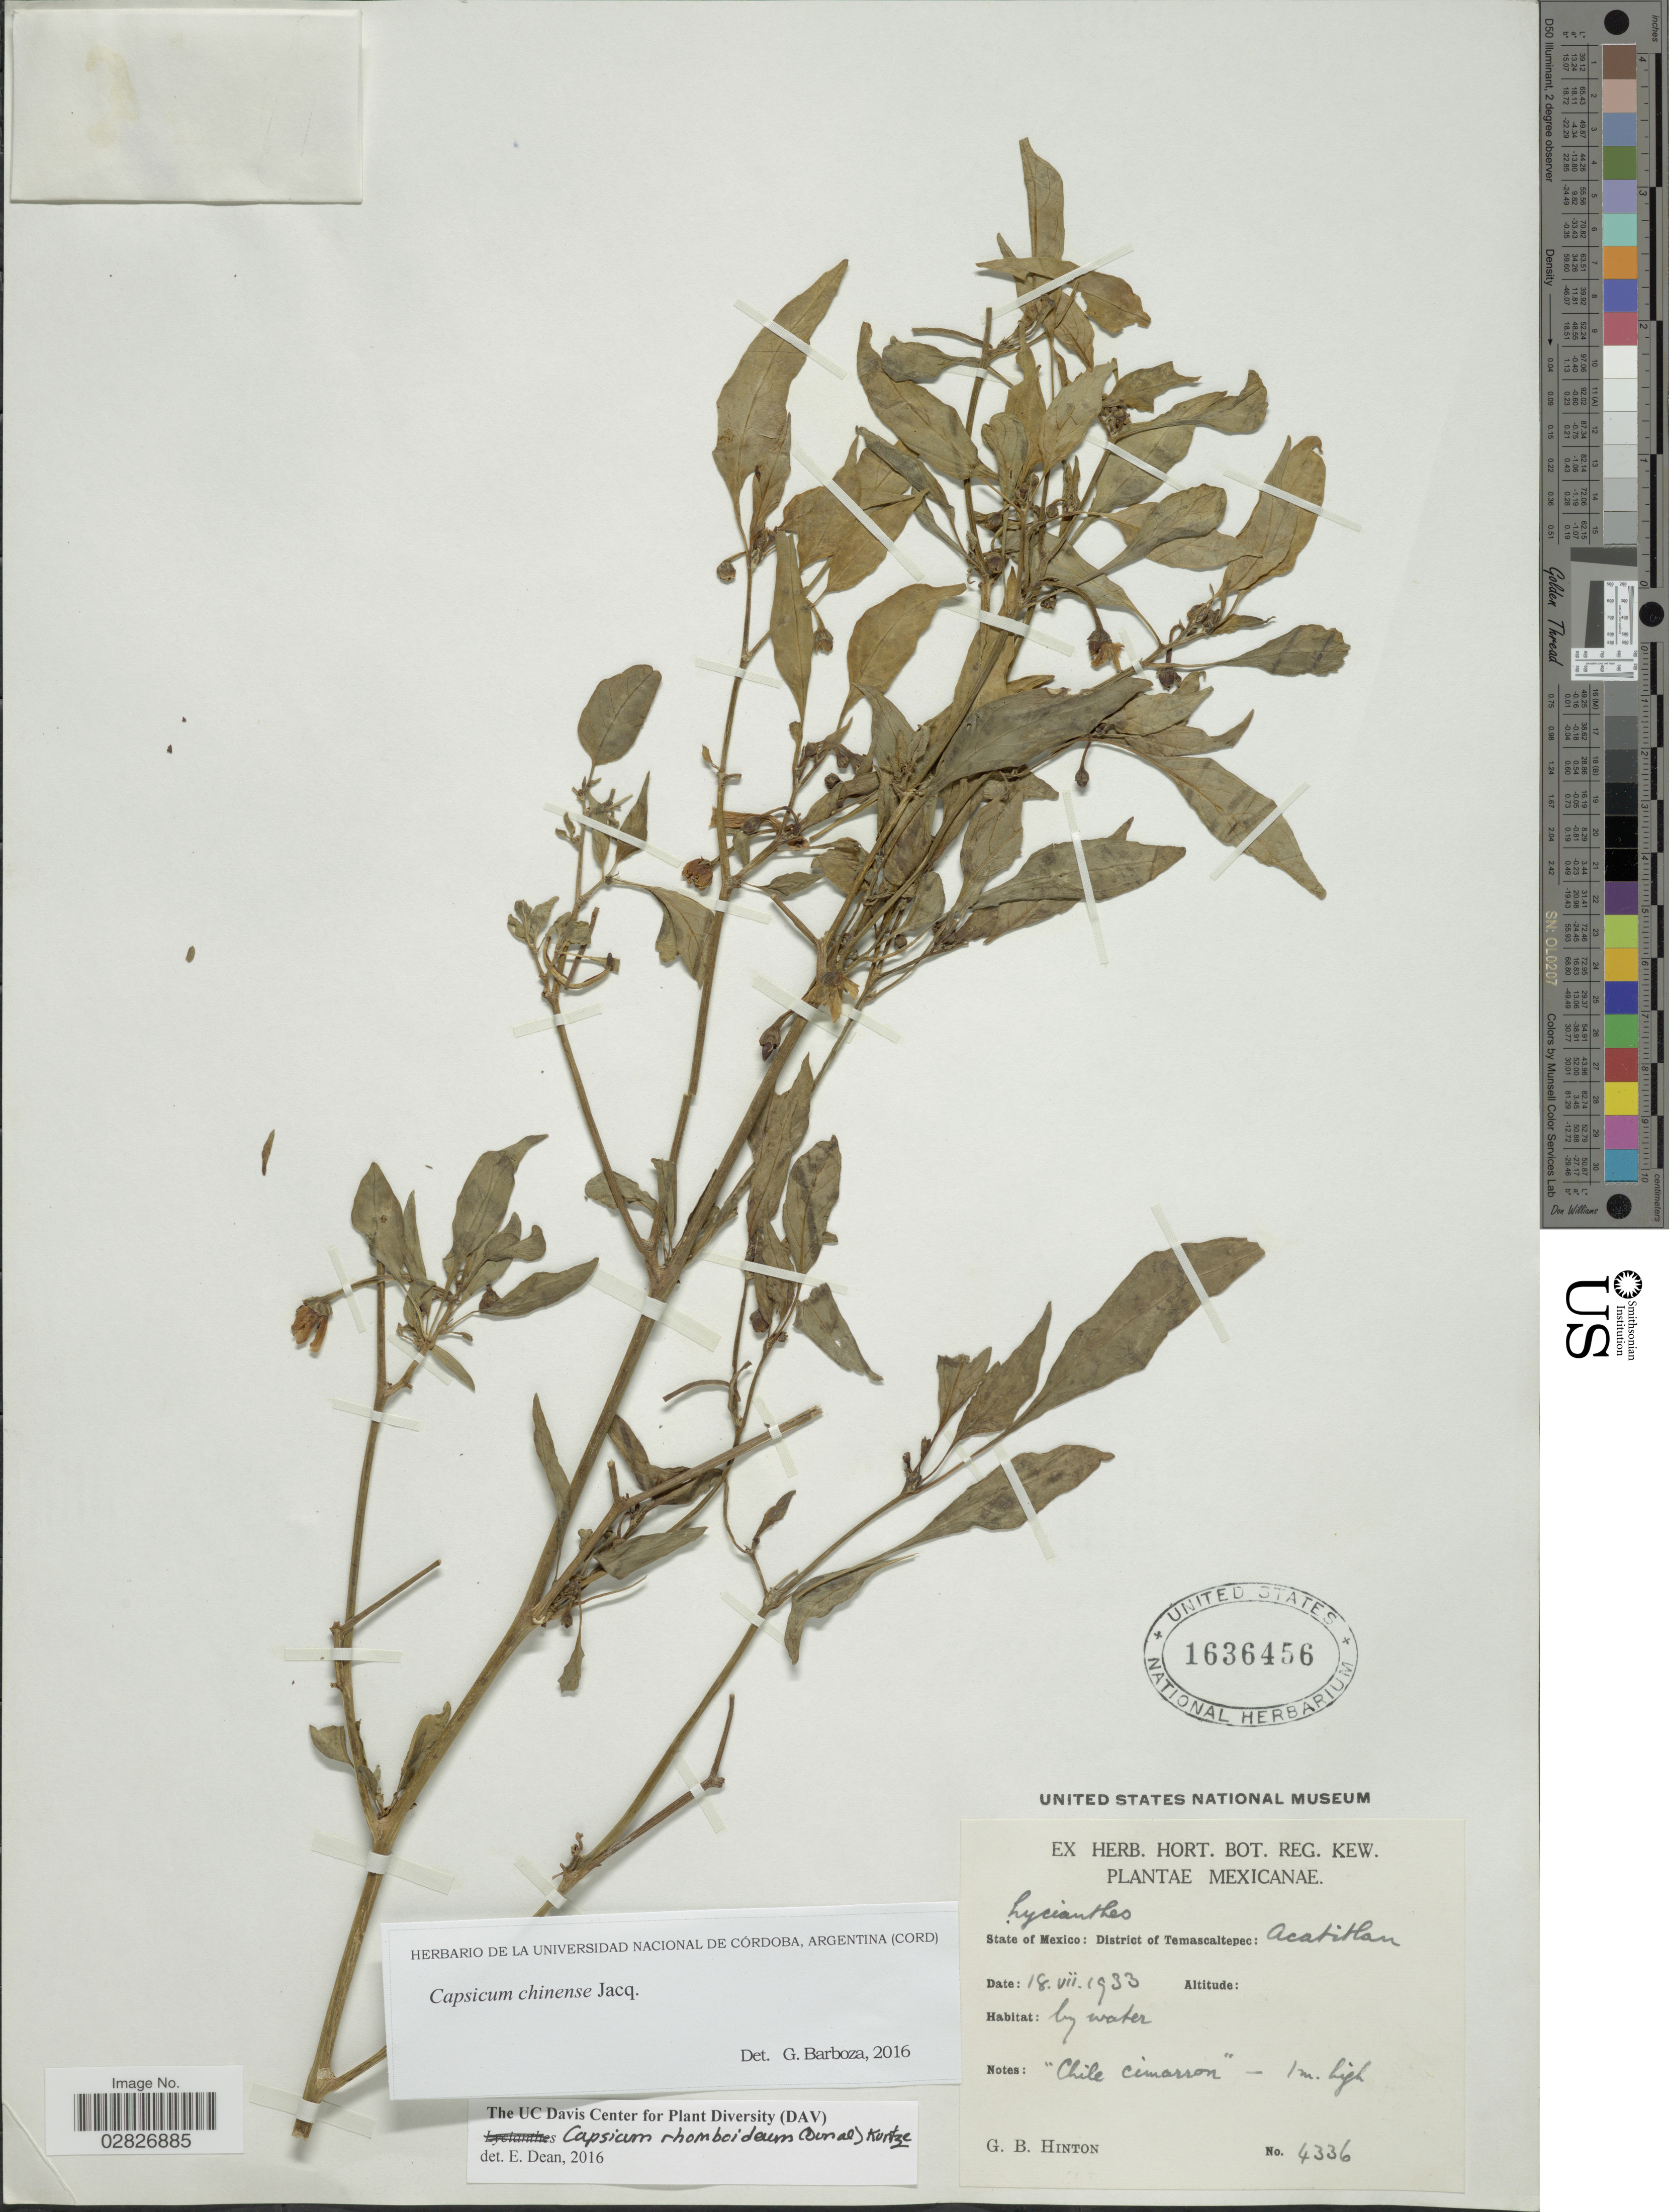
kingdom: Plantae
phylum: Tracheophyta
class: Magnoliopsida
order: Solanales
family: Solanaceae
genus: Capsicum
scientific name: Capsicum chinense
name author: Jacq.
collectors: G. B. Hinton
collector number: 4336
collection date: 1933-07-18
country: Mexico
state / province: México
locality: District of Temascaltepec, Acatitlan.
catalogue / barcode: US 1636456